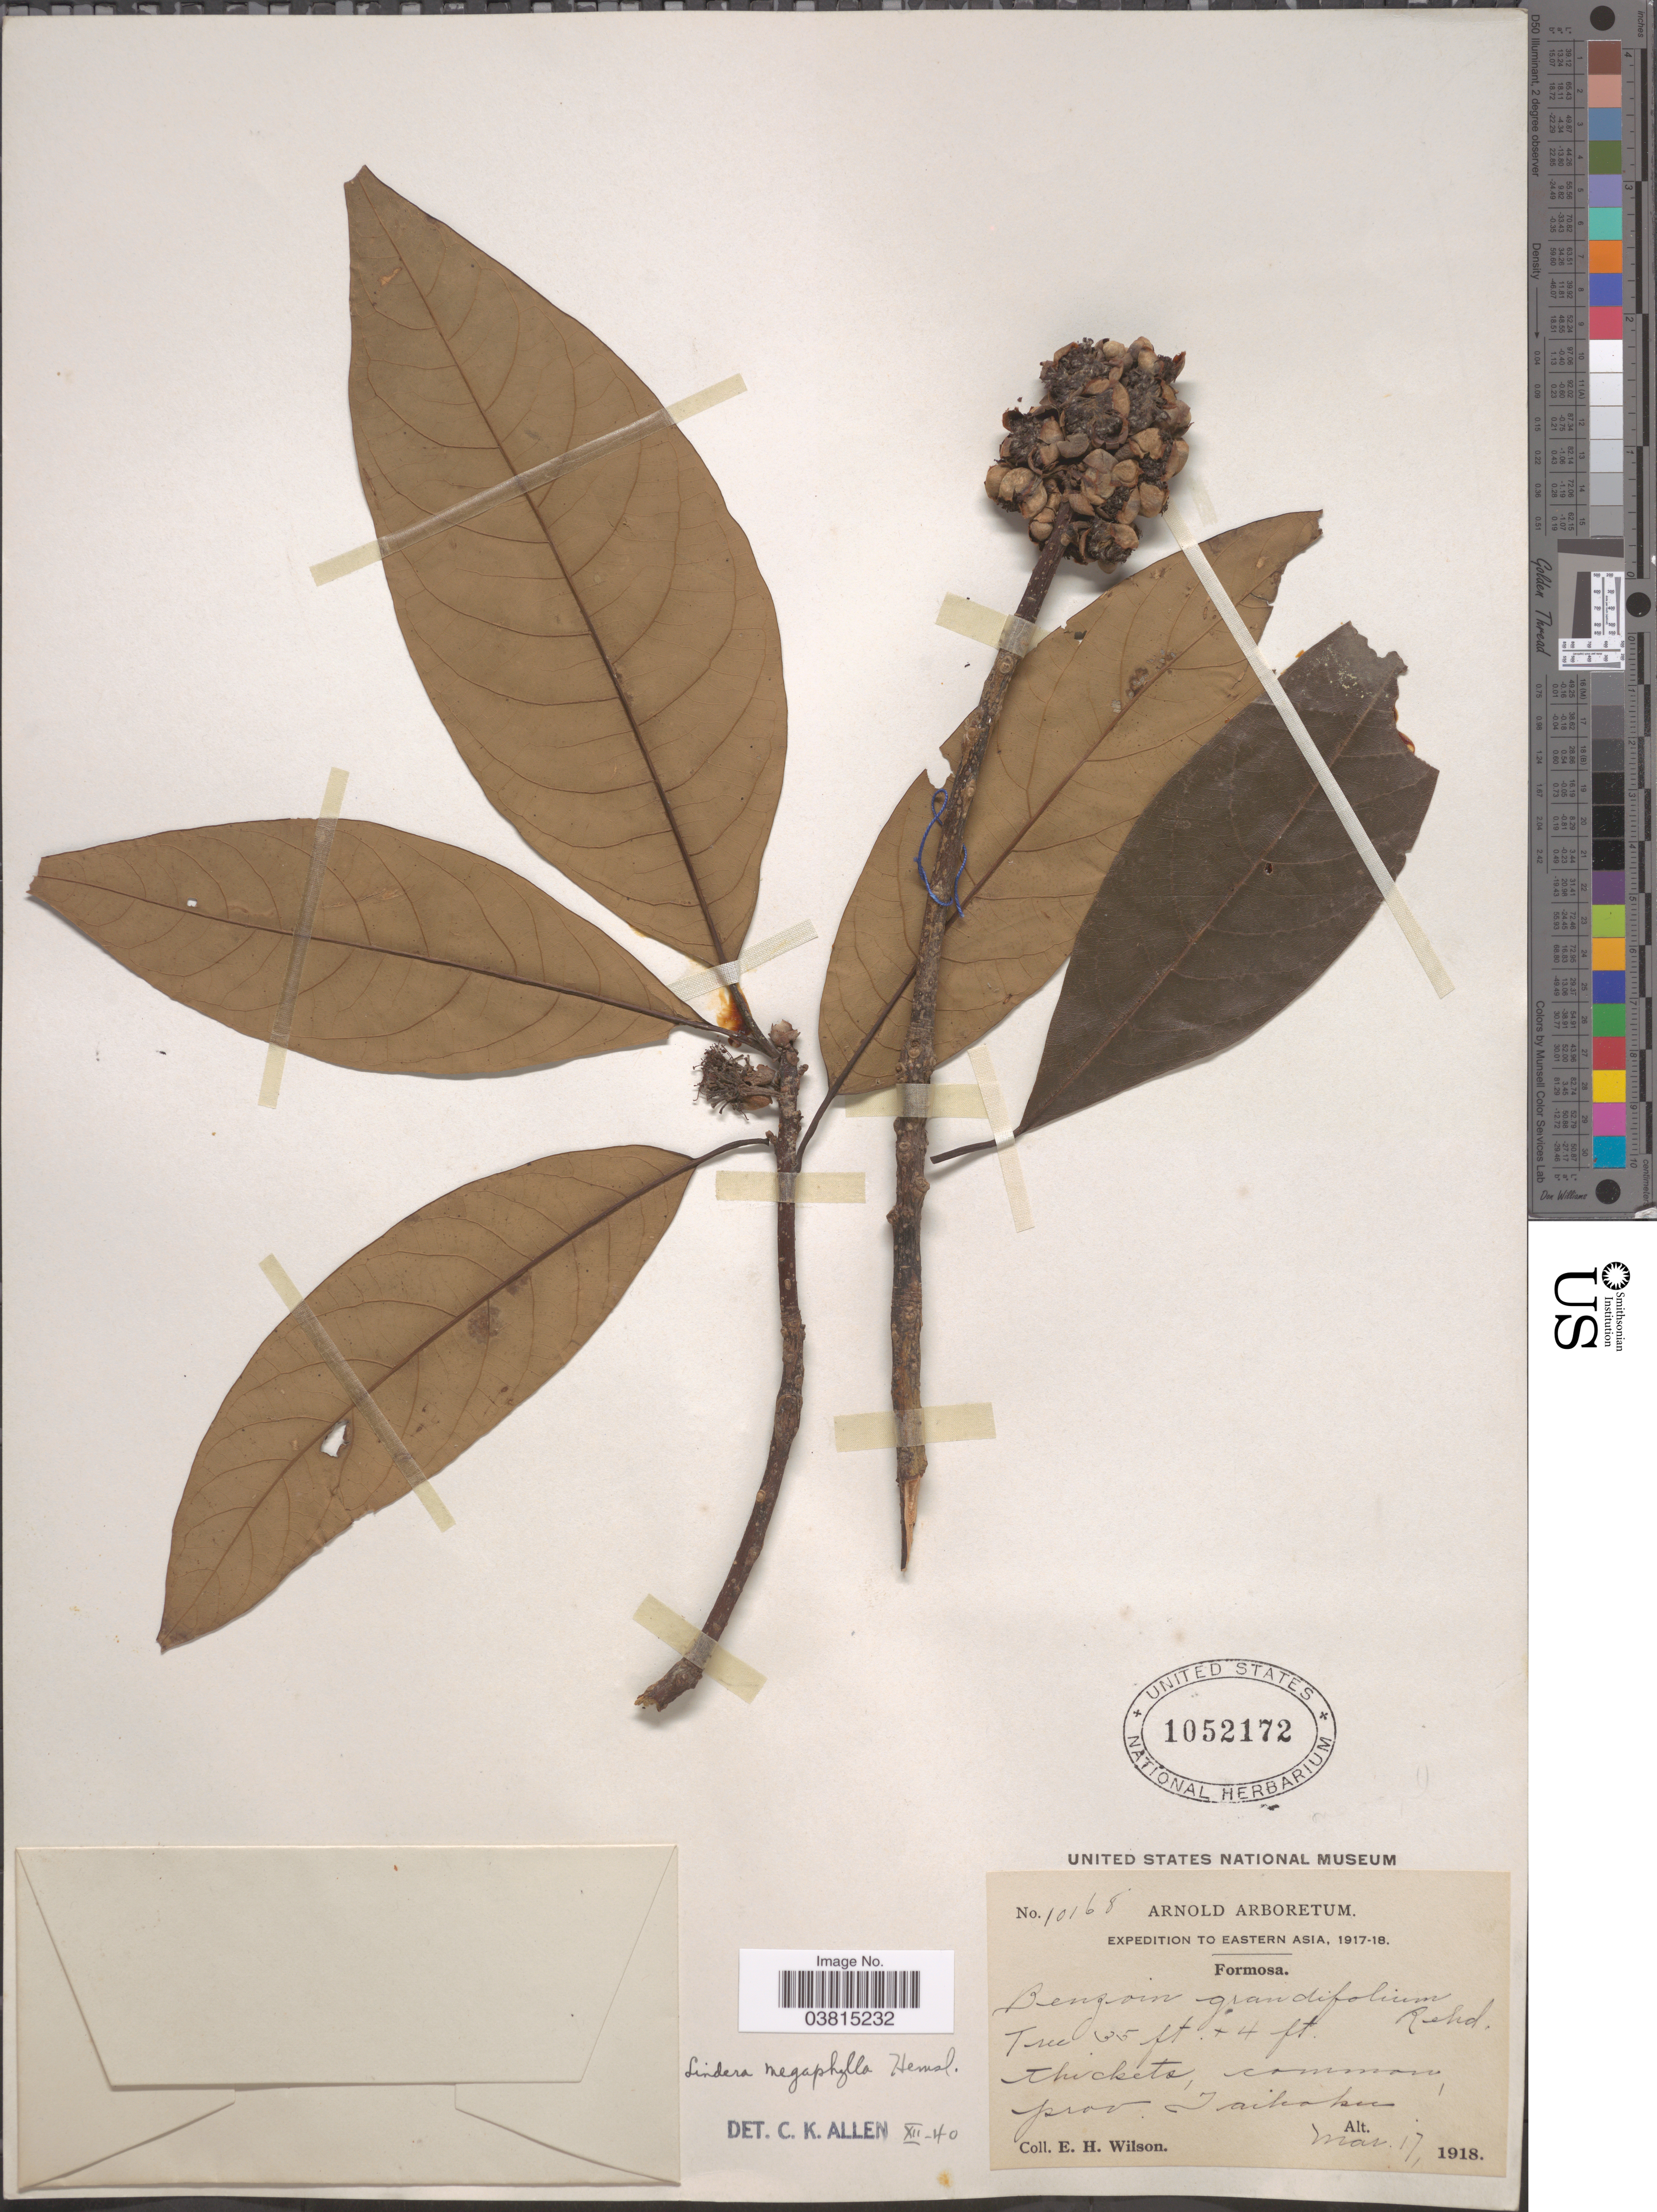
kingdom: Plantae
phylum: Tracheophyta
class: Magnoliopsida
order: Laurales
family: Lauraceae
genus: Lindera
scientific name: Lindera megaphylla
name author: Hemsl.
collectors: E. Wilson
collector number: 10168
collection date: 1918-03-17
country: Taiwan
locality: Eastern Asia. Formosa. Prov. Taihoku.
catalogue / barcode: US 1052172